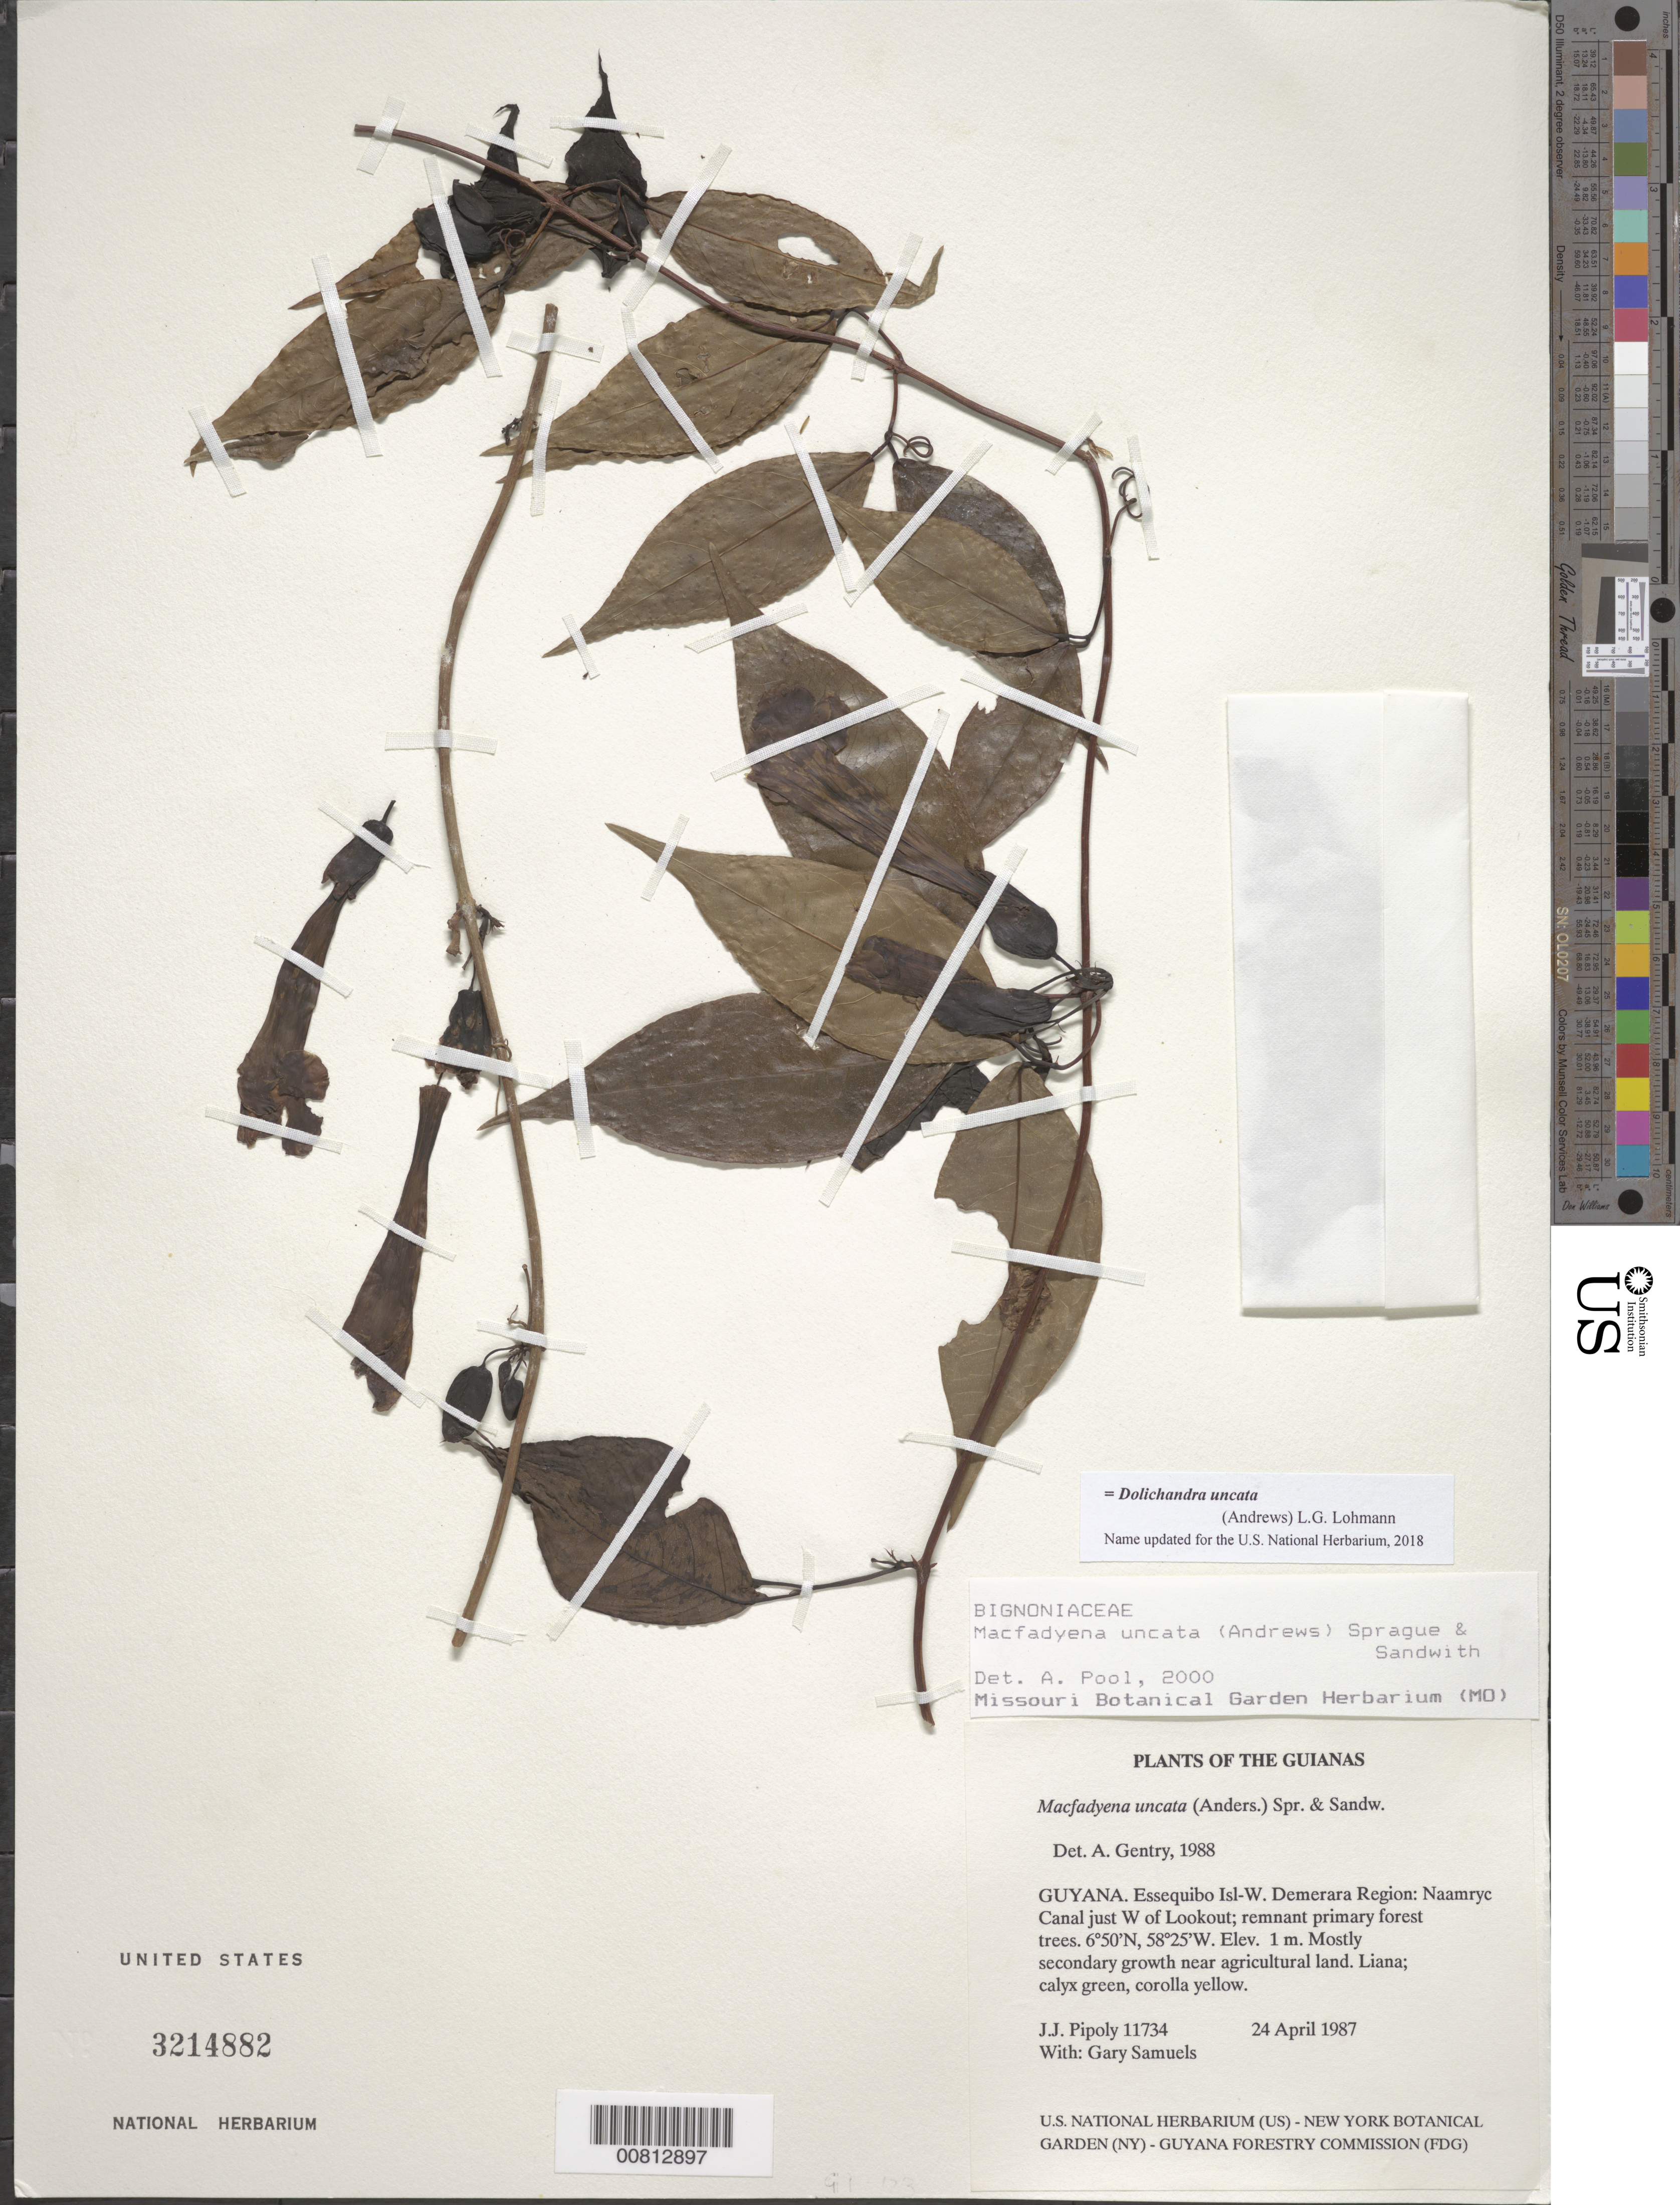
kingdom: Plantae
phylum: Tracheophyta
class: Magnoliopsida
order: Lamiales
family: Bignoniaceae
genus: Dolichandra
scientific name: Dolichandra uncata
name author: (Andrews) L.G. Lohmann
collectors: J. J. Pipoly & G. Bacchus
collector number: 11734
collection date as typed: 24 April 1987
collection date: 1987-04-24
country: Guyana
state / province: Essequibo Isl-W. Demerara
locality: Naamryck Canal just W of Lookout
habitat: Remnant primary forest trees. Mostly secondary growth near agricultural land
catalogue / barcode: US 3214882